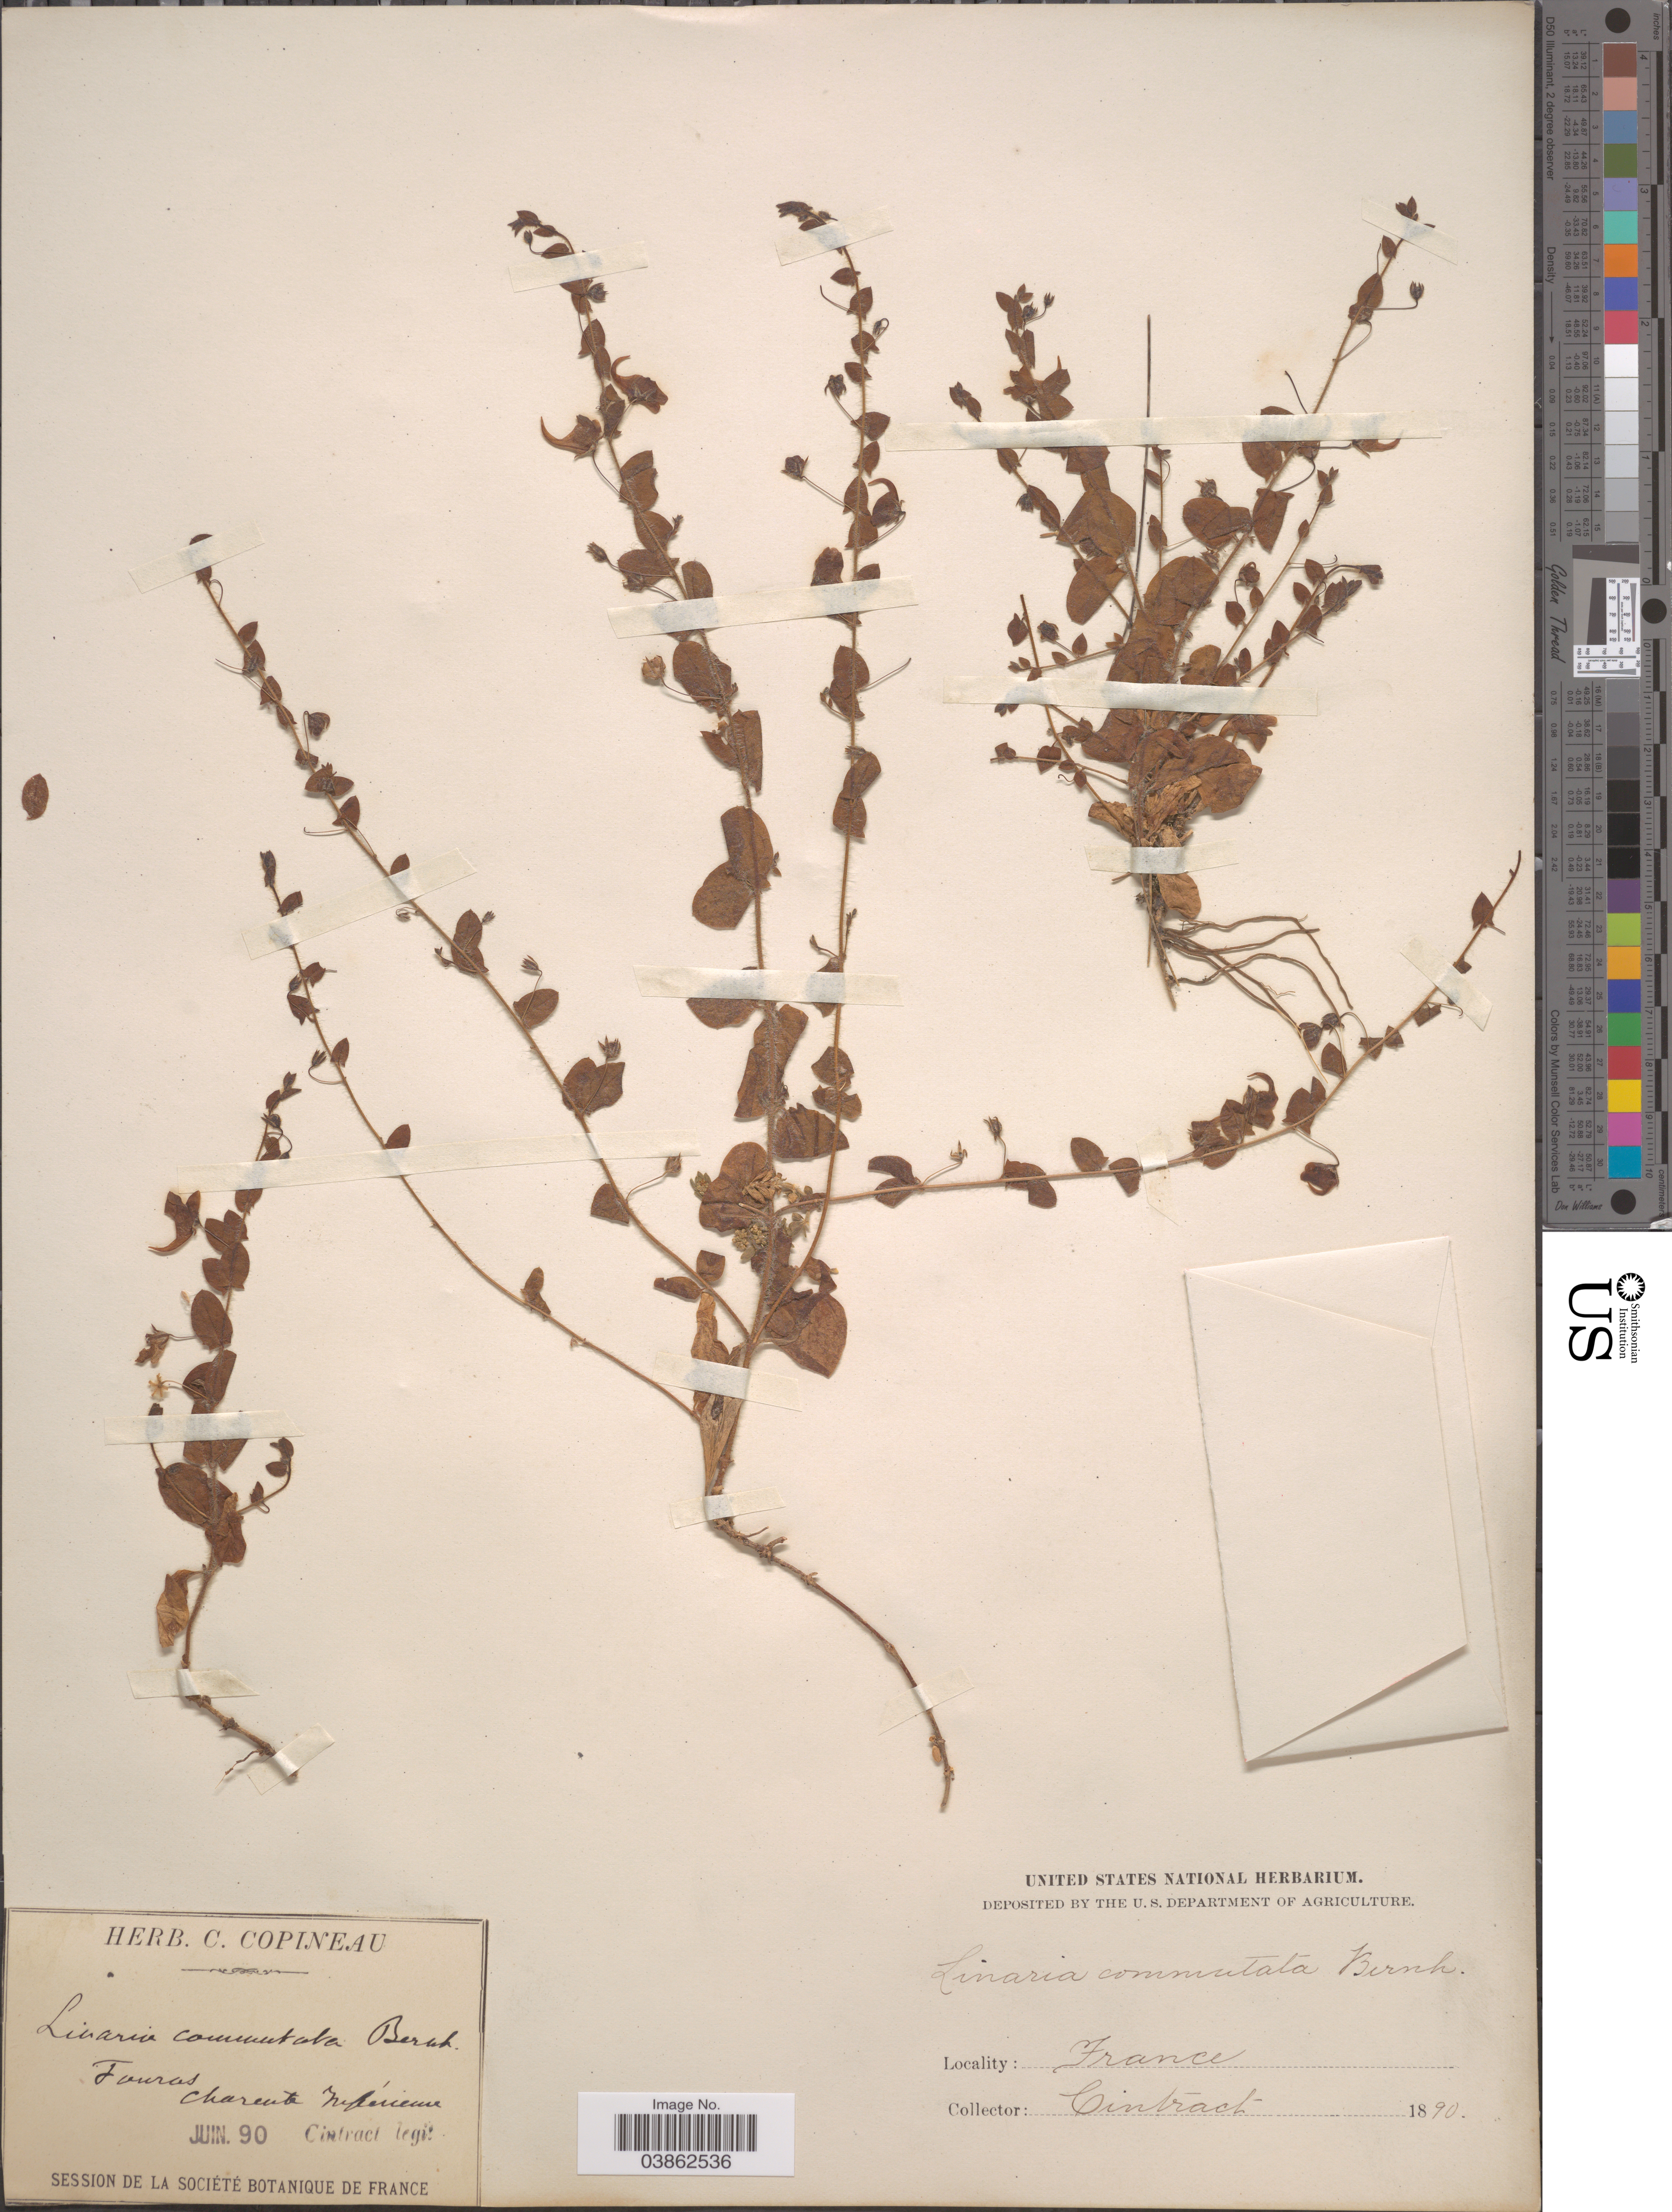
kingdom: Plantae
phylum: Tracheophyta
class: Magnoliopsida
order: Lamiales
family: Plantaginaceae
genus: Elatinoides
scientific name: Elatinoides commutata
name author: (Bernh. ex Rchb. f.) Wettst.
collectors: Cintract, --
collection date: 1890-06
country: France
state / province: Nouvelle-Aquitaine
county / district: Charente-Maritime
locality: Fouras, Charente Inferieure.